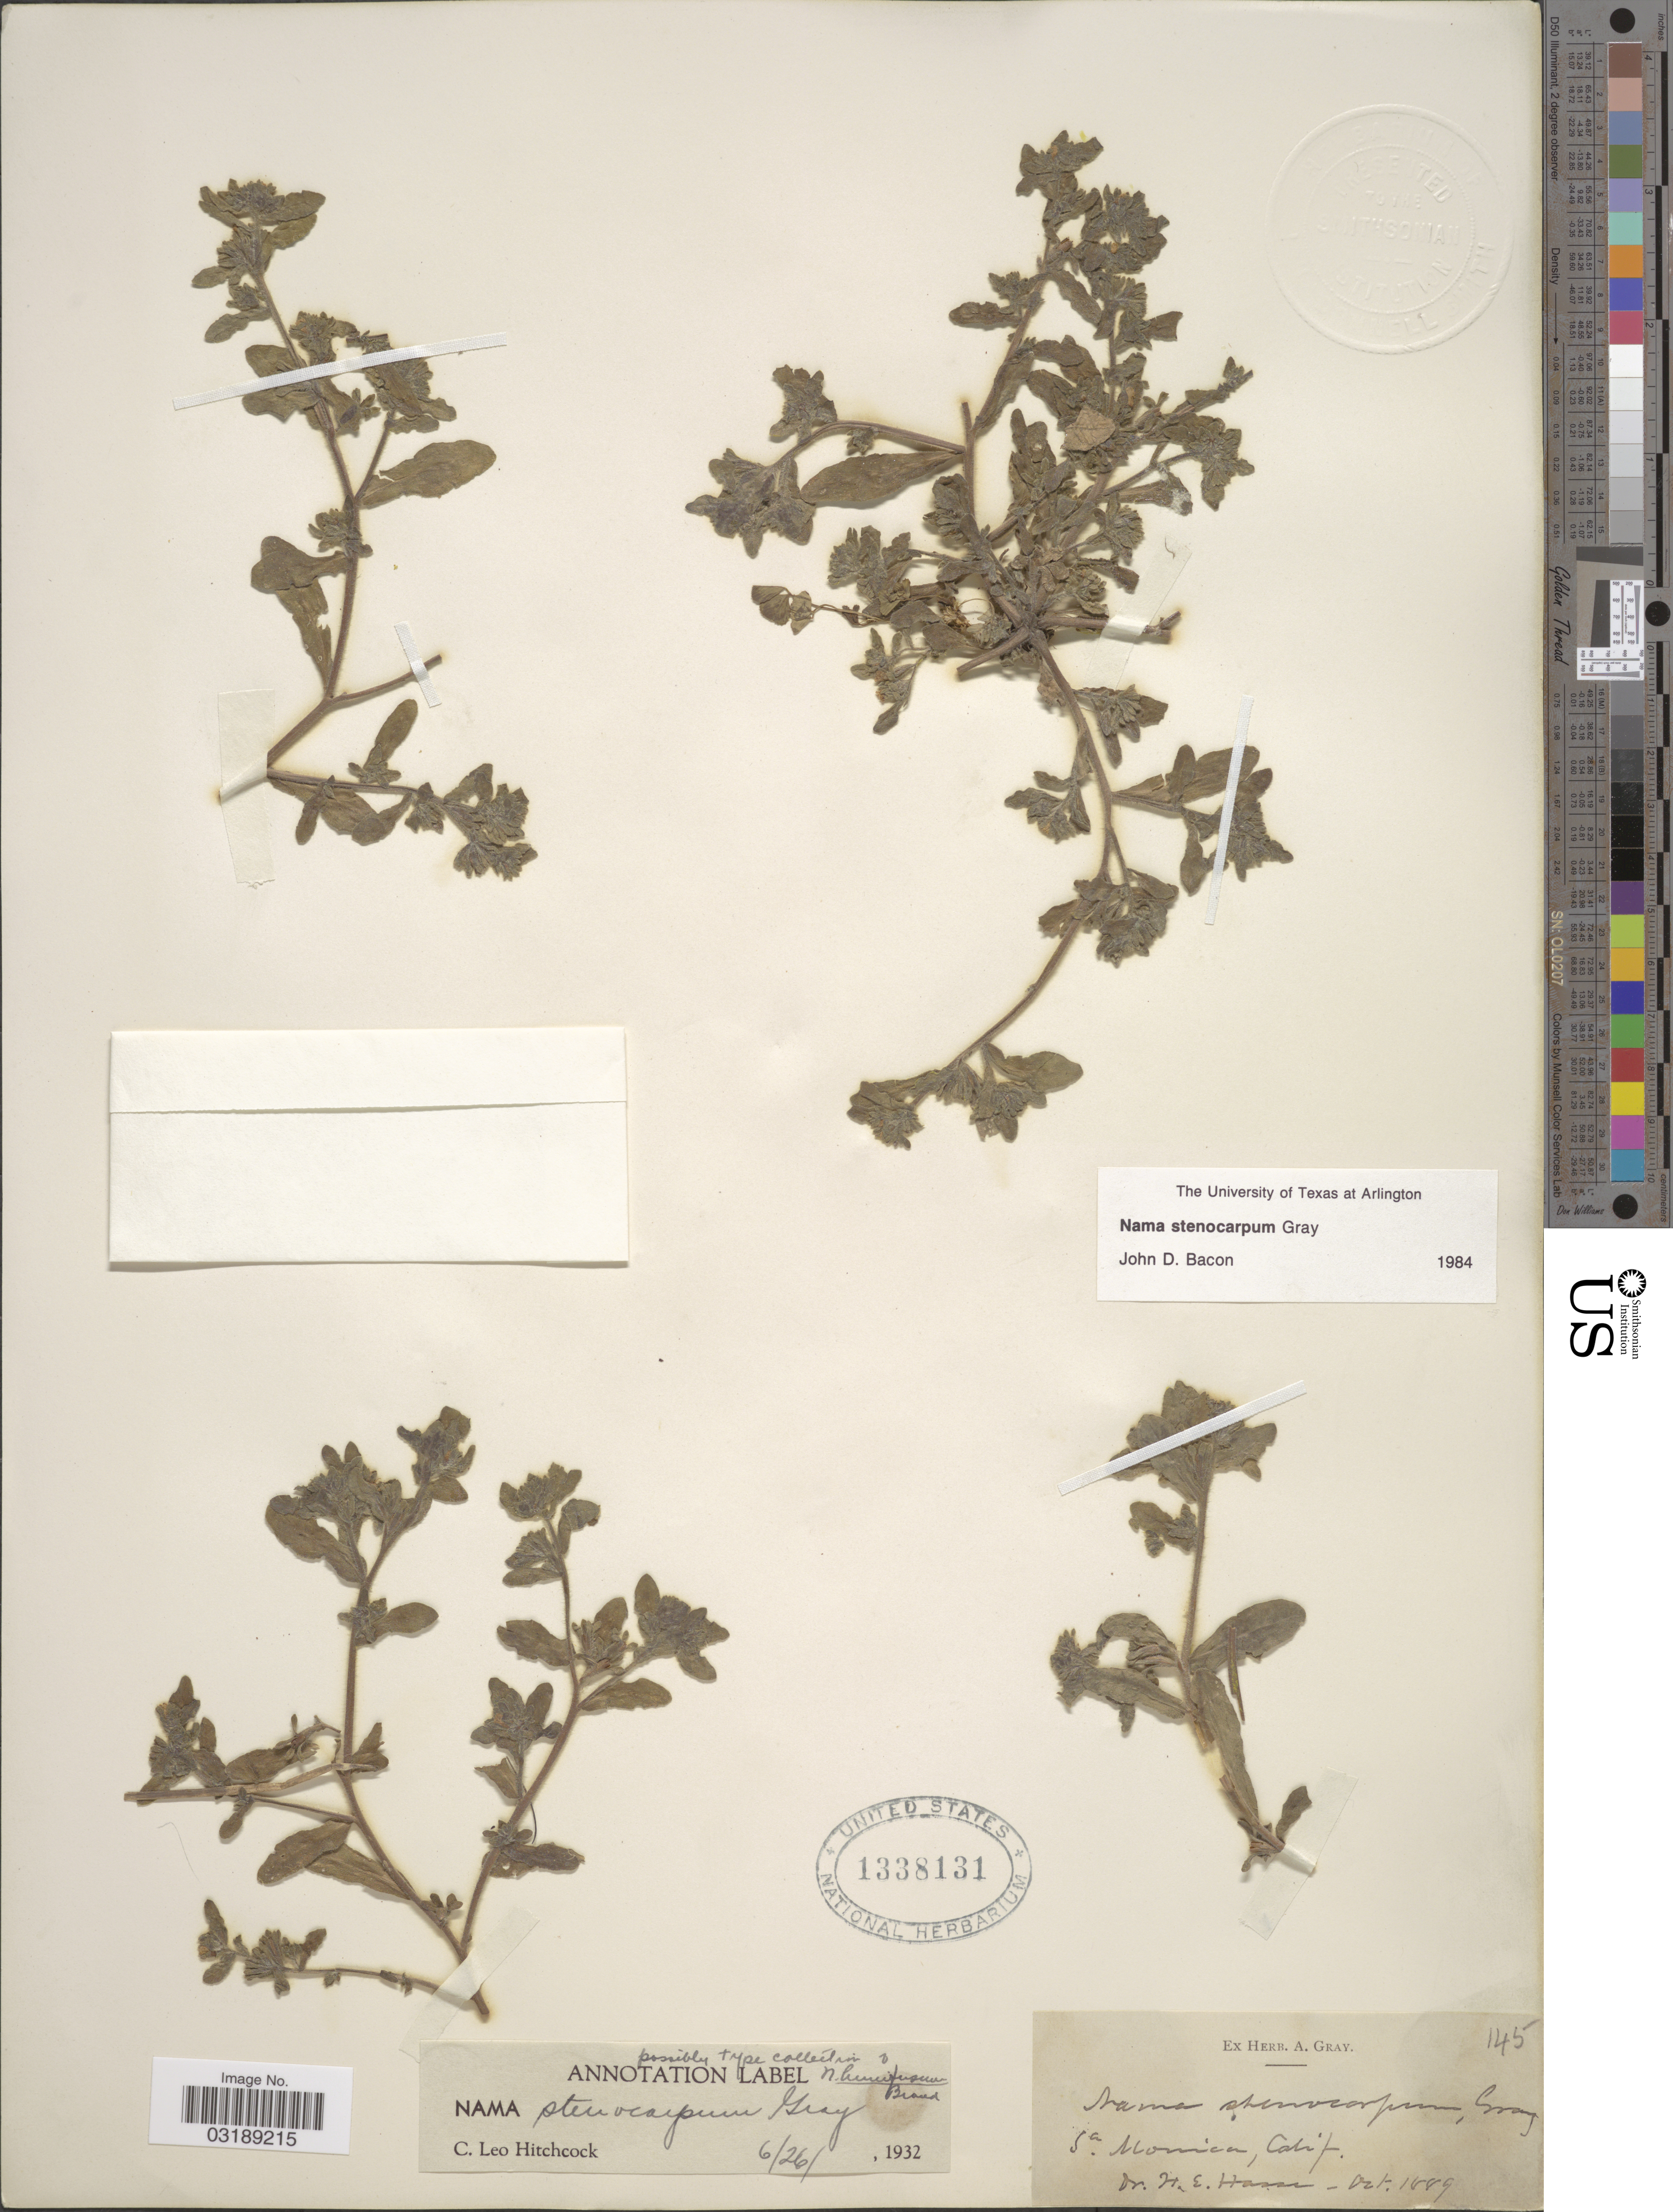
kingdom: Plantae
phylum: Tracheophyta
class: Magnoliopsida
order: Boraginales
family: Namaceae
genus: Nama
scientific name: Nama stenocarpum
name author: A. Gray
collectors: H. E. Hasse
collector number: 145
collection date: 1889-10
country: United States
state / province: California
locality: Sa. Monica.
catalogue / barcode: US 1338131